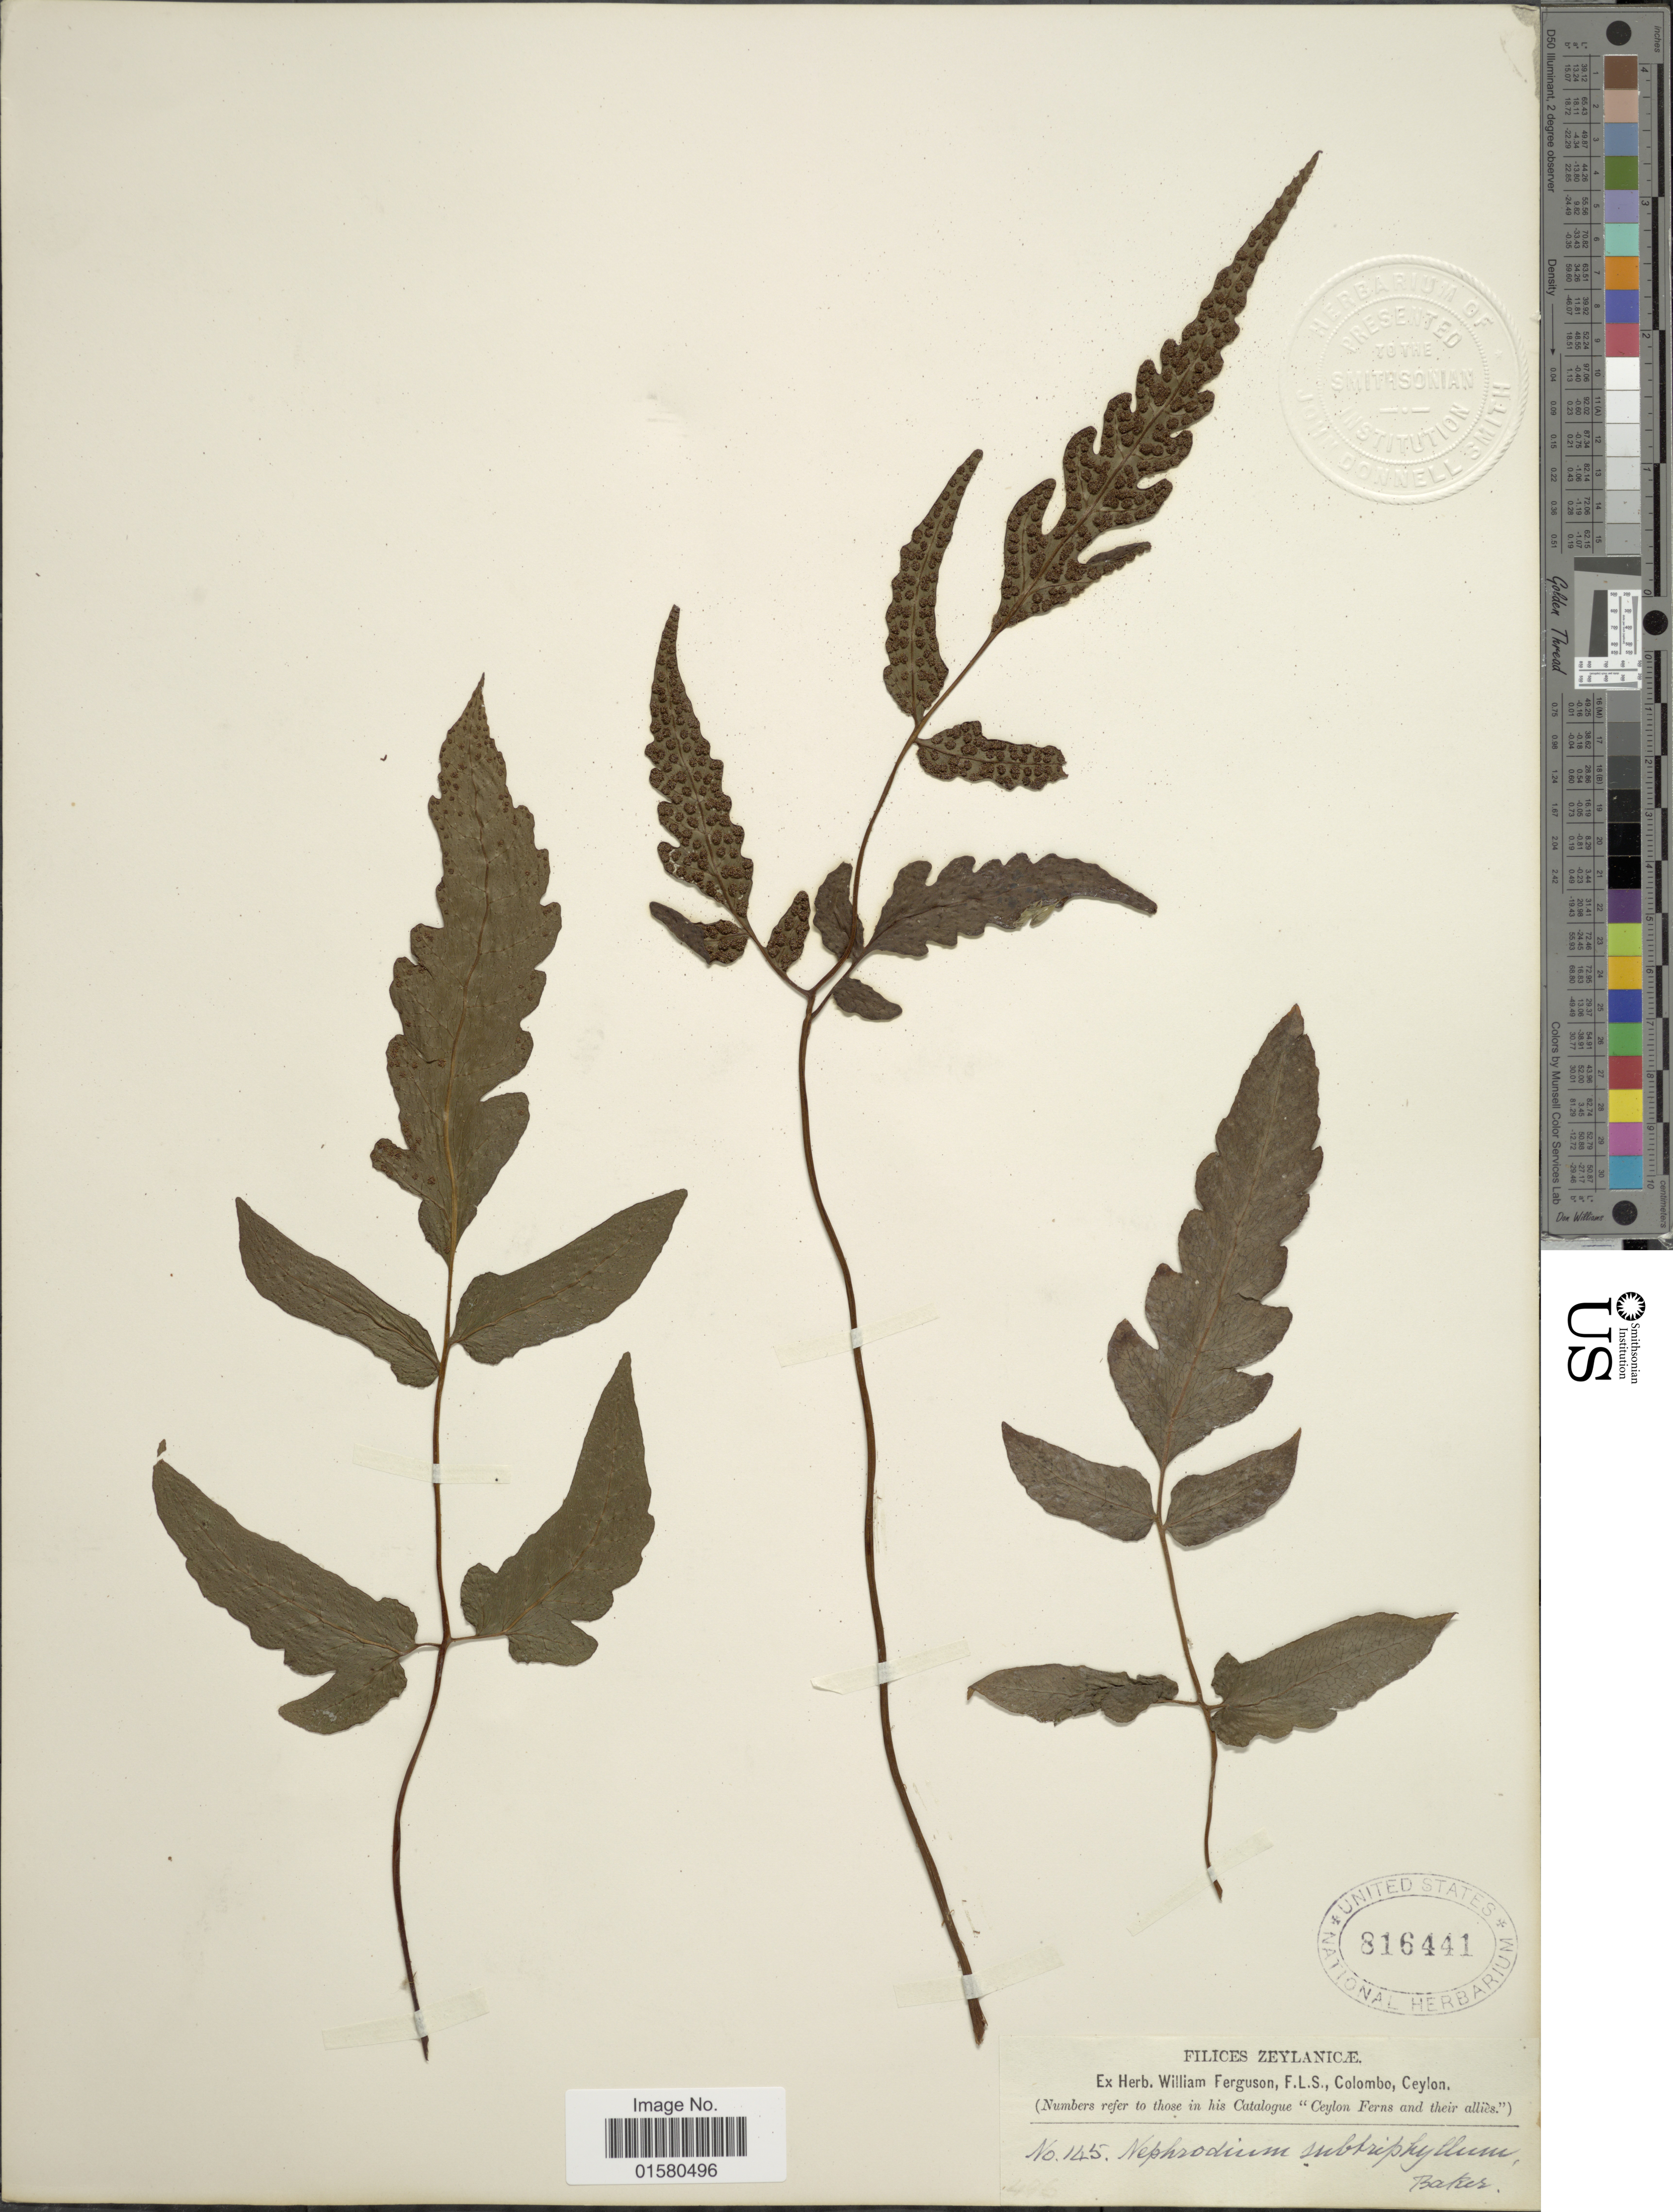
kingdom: Plantae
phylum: Tracheophyta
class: Polypodiopsida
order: Polypodiales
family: Tectariaceae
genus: Tectaria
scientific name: Tectaria subtriphylla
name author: (Hook. & Arn.) Copel.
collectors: ex herb. W. Ferguson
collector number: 145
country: Sri Lanka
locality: Zeylanicae, Ceylon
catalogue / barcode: US 316641